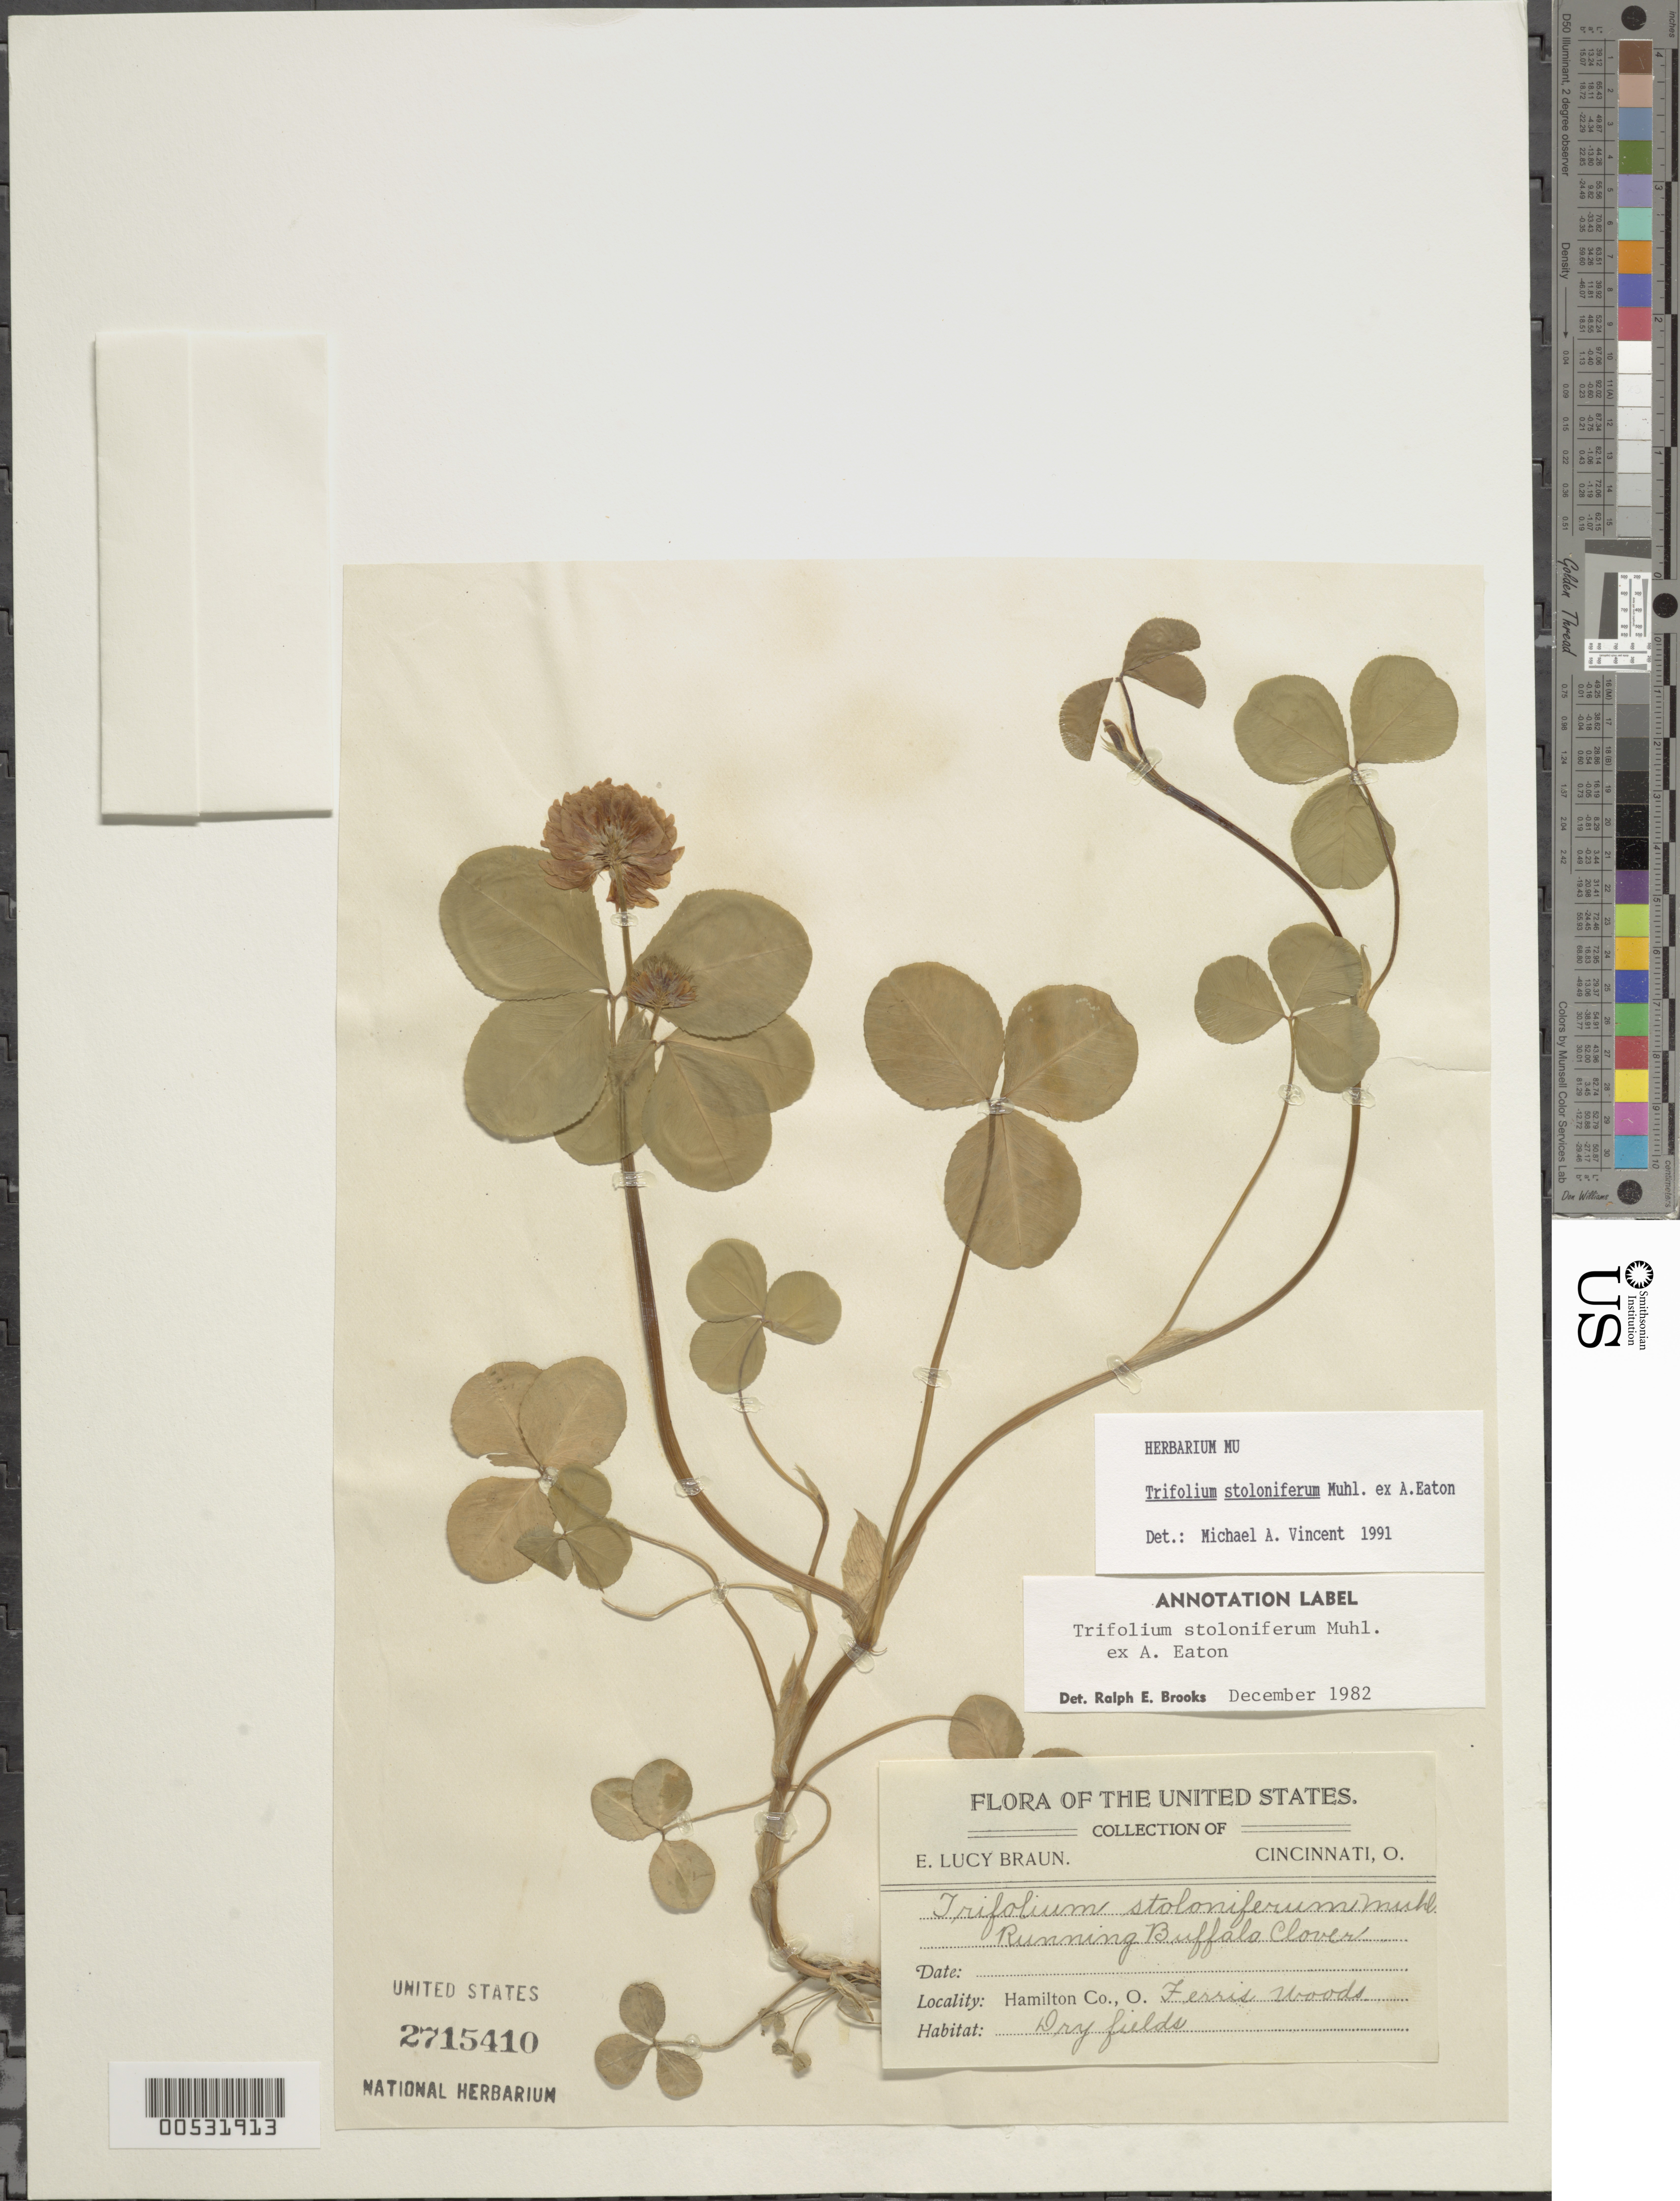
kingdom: Plantae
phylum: Tracheophyta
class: Magnoliopsida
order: Fabales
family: Fabaceae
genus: Trifolium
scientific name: Trifolium stoloniferum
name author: Muhl. ex Eaton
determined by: Vincent, M.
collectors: E. L. Braun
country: United States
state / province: Ohio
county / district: Hamilton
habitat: Dry fields.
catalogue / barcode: US 2715410